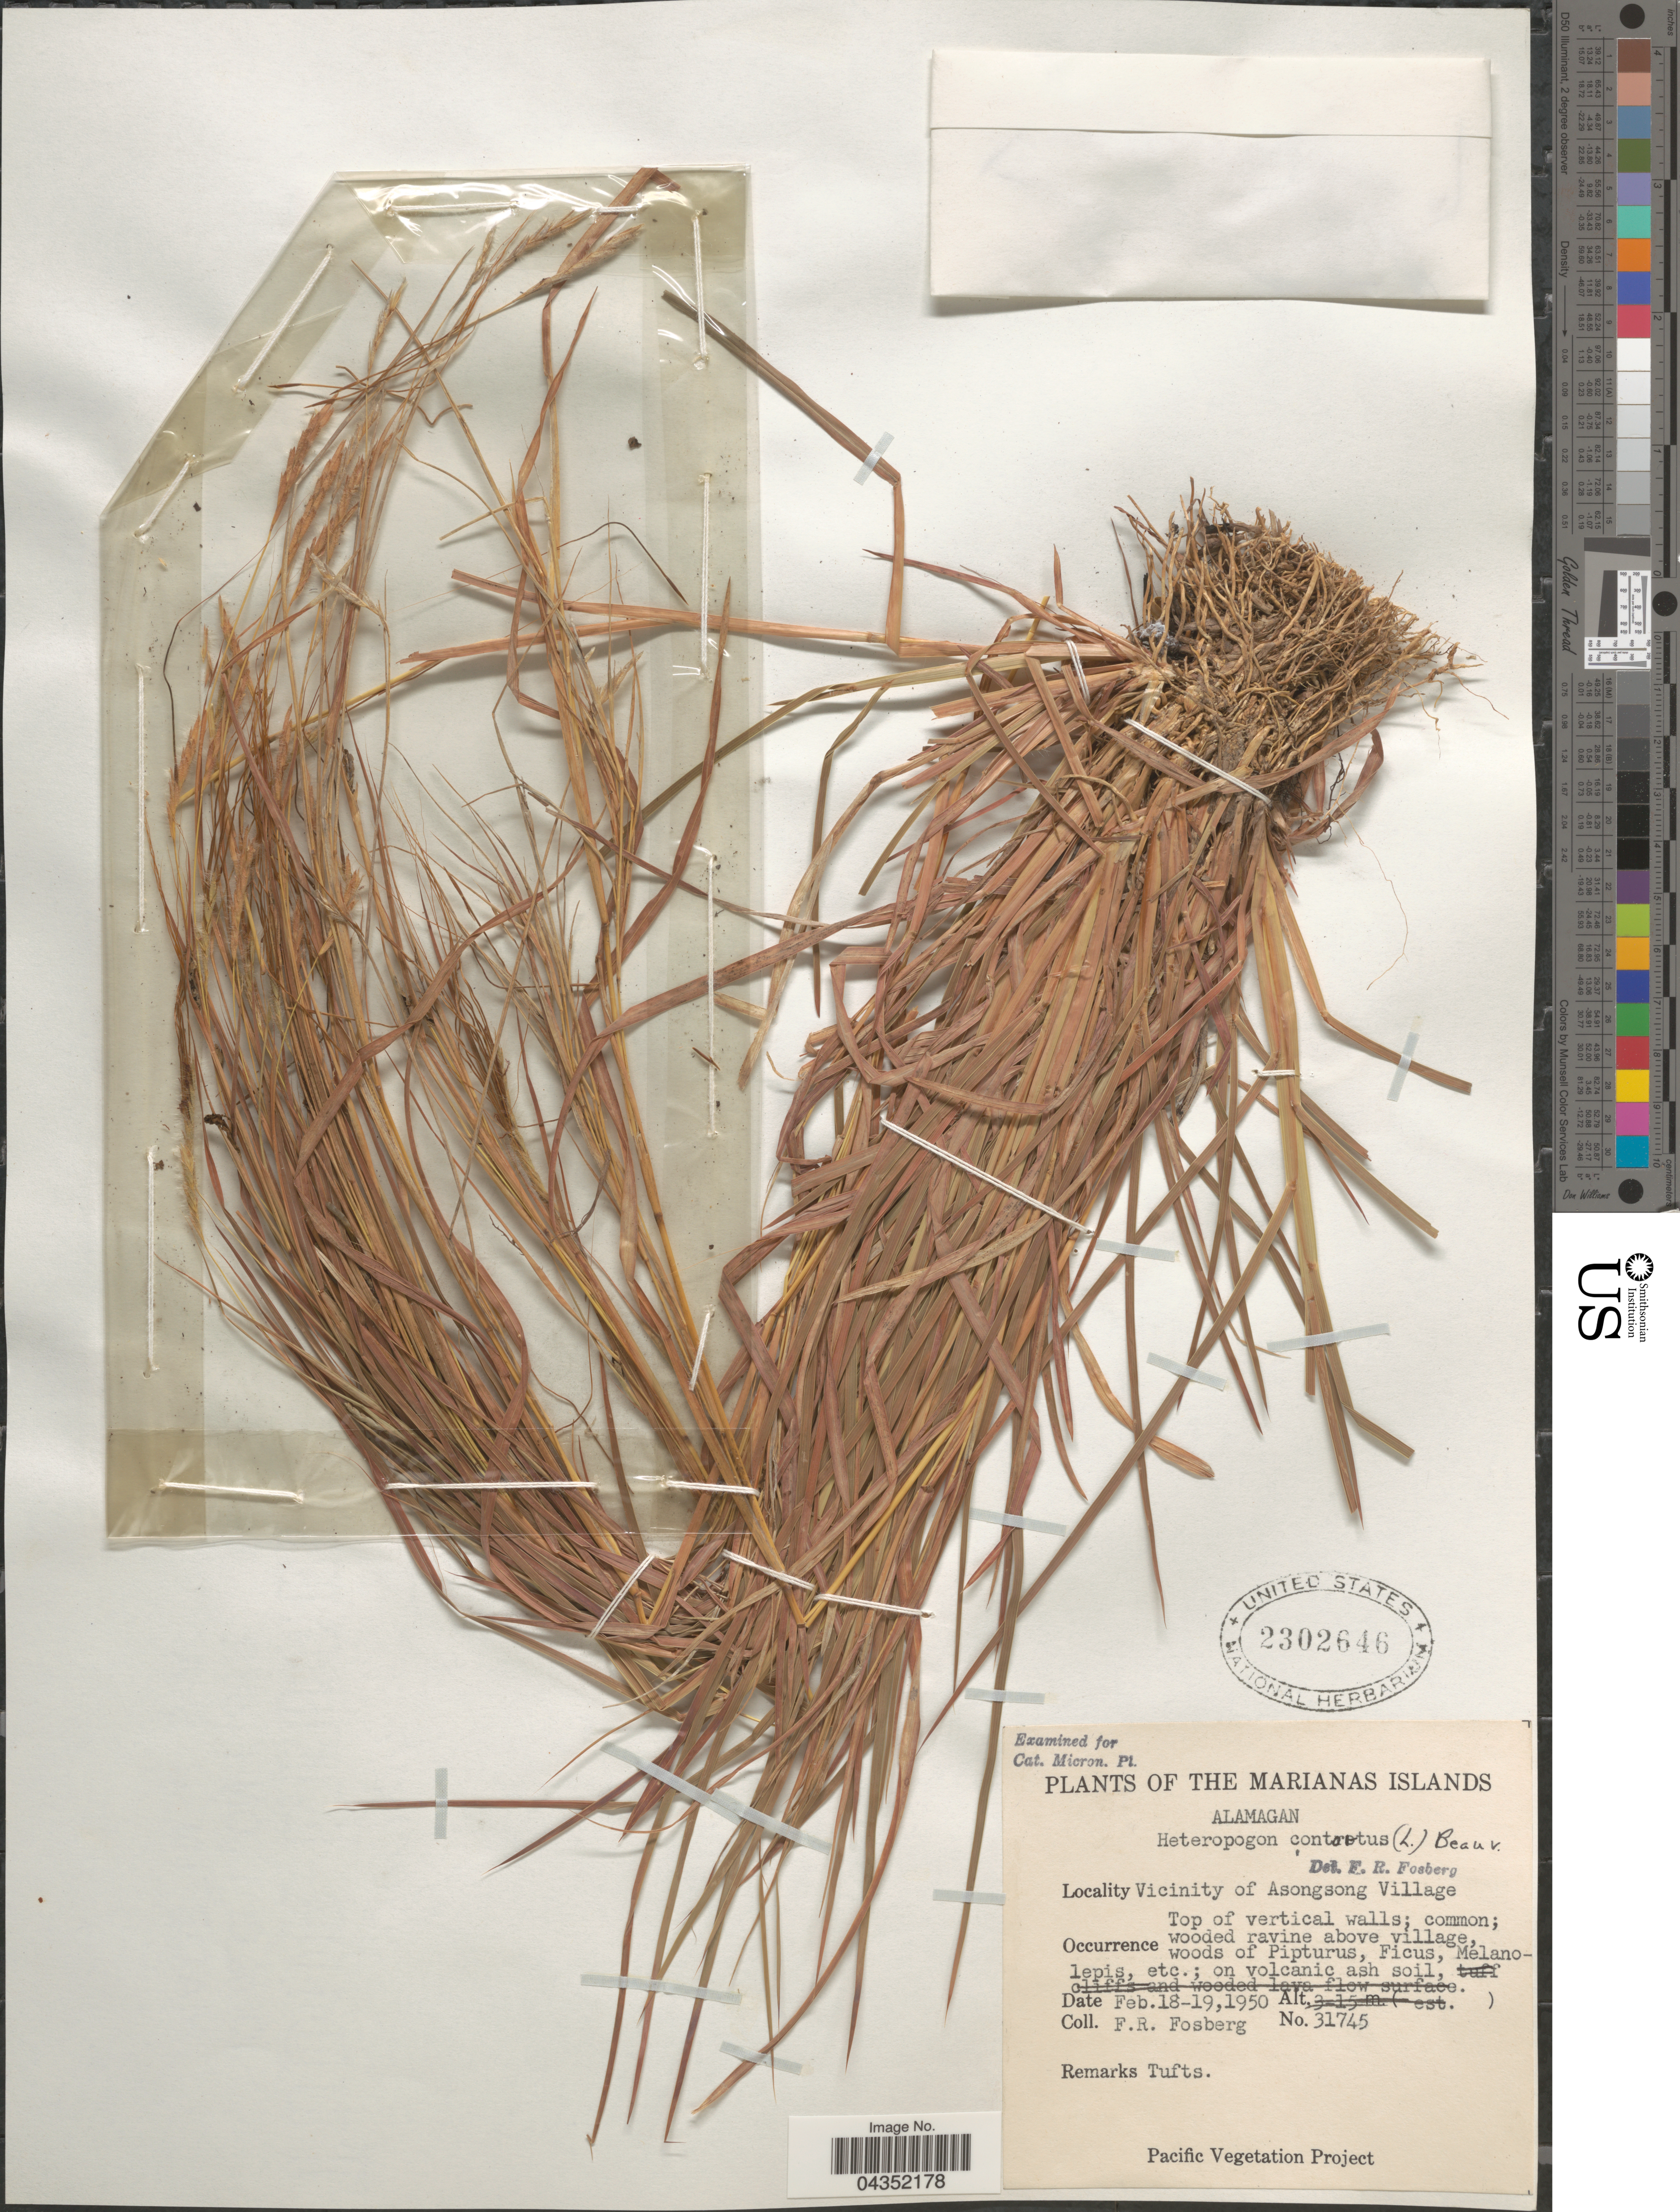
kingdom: Plantae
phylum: Tracheophyta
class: Liliopsida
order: Poales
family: Poaceae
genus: Heteropogon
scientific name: Heteropogon contortus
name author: (L.) P. Beauv. ex Roem. & Schult.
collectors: F. R. Fosberg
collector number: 31745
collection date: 1950-02-18/1950-02-19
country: Northern Mariana Islands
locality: The Marianas Islands. Alamagan. Vicinity of Asongsong Village.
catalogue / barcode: US 2302646